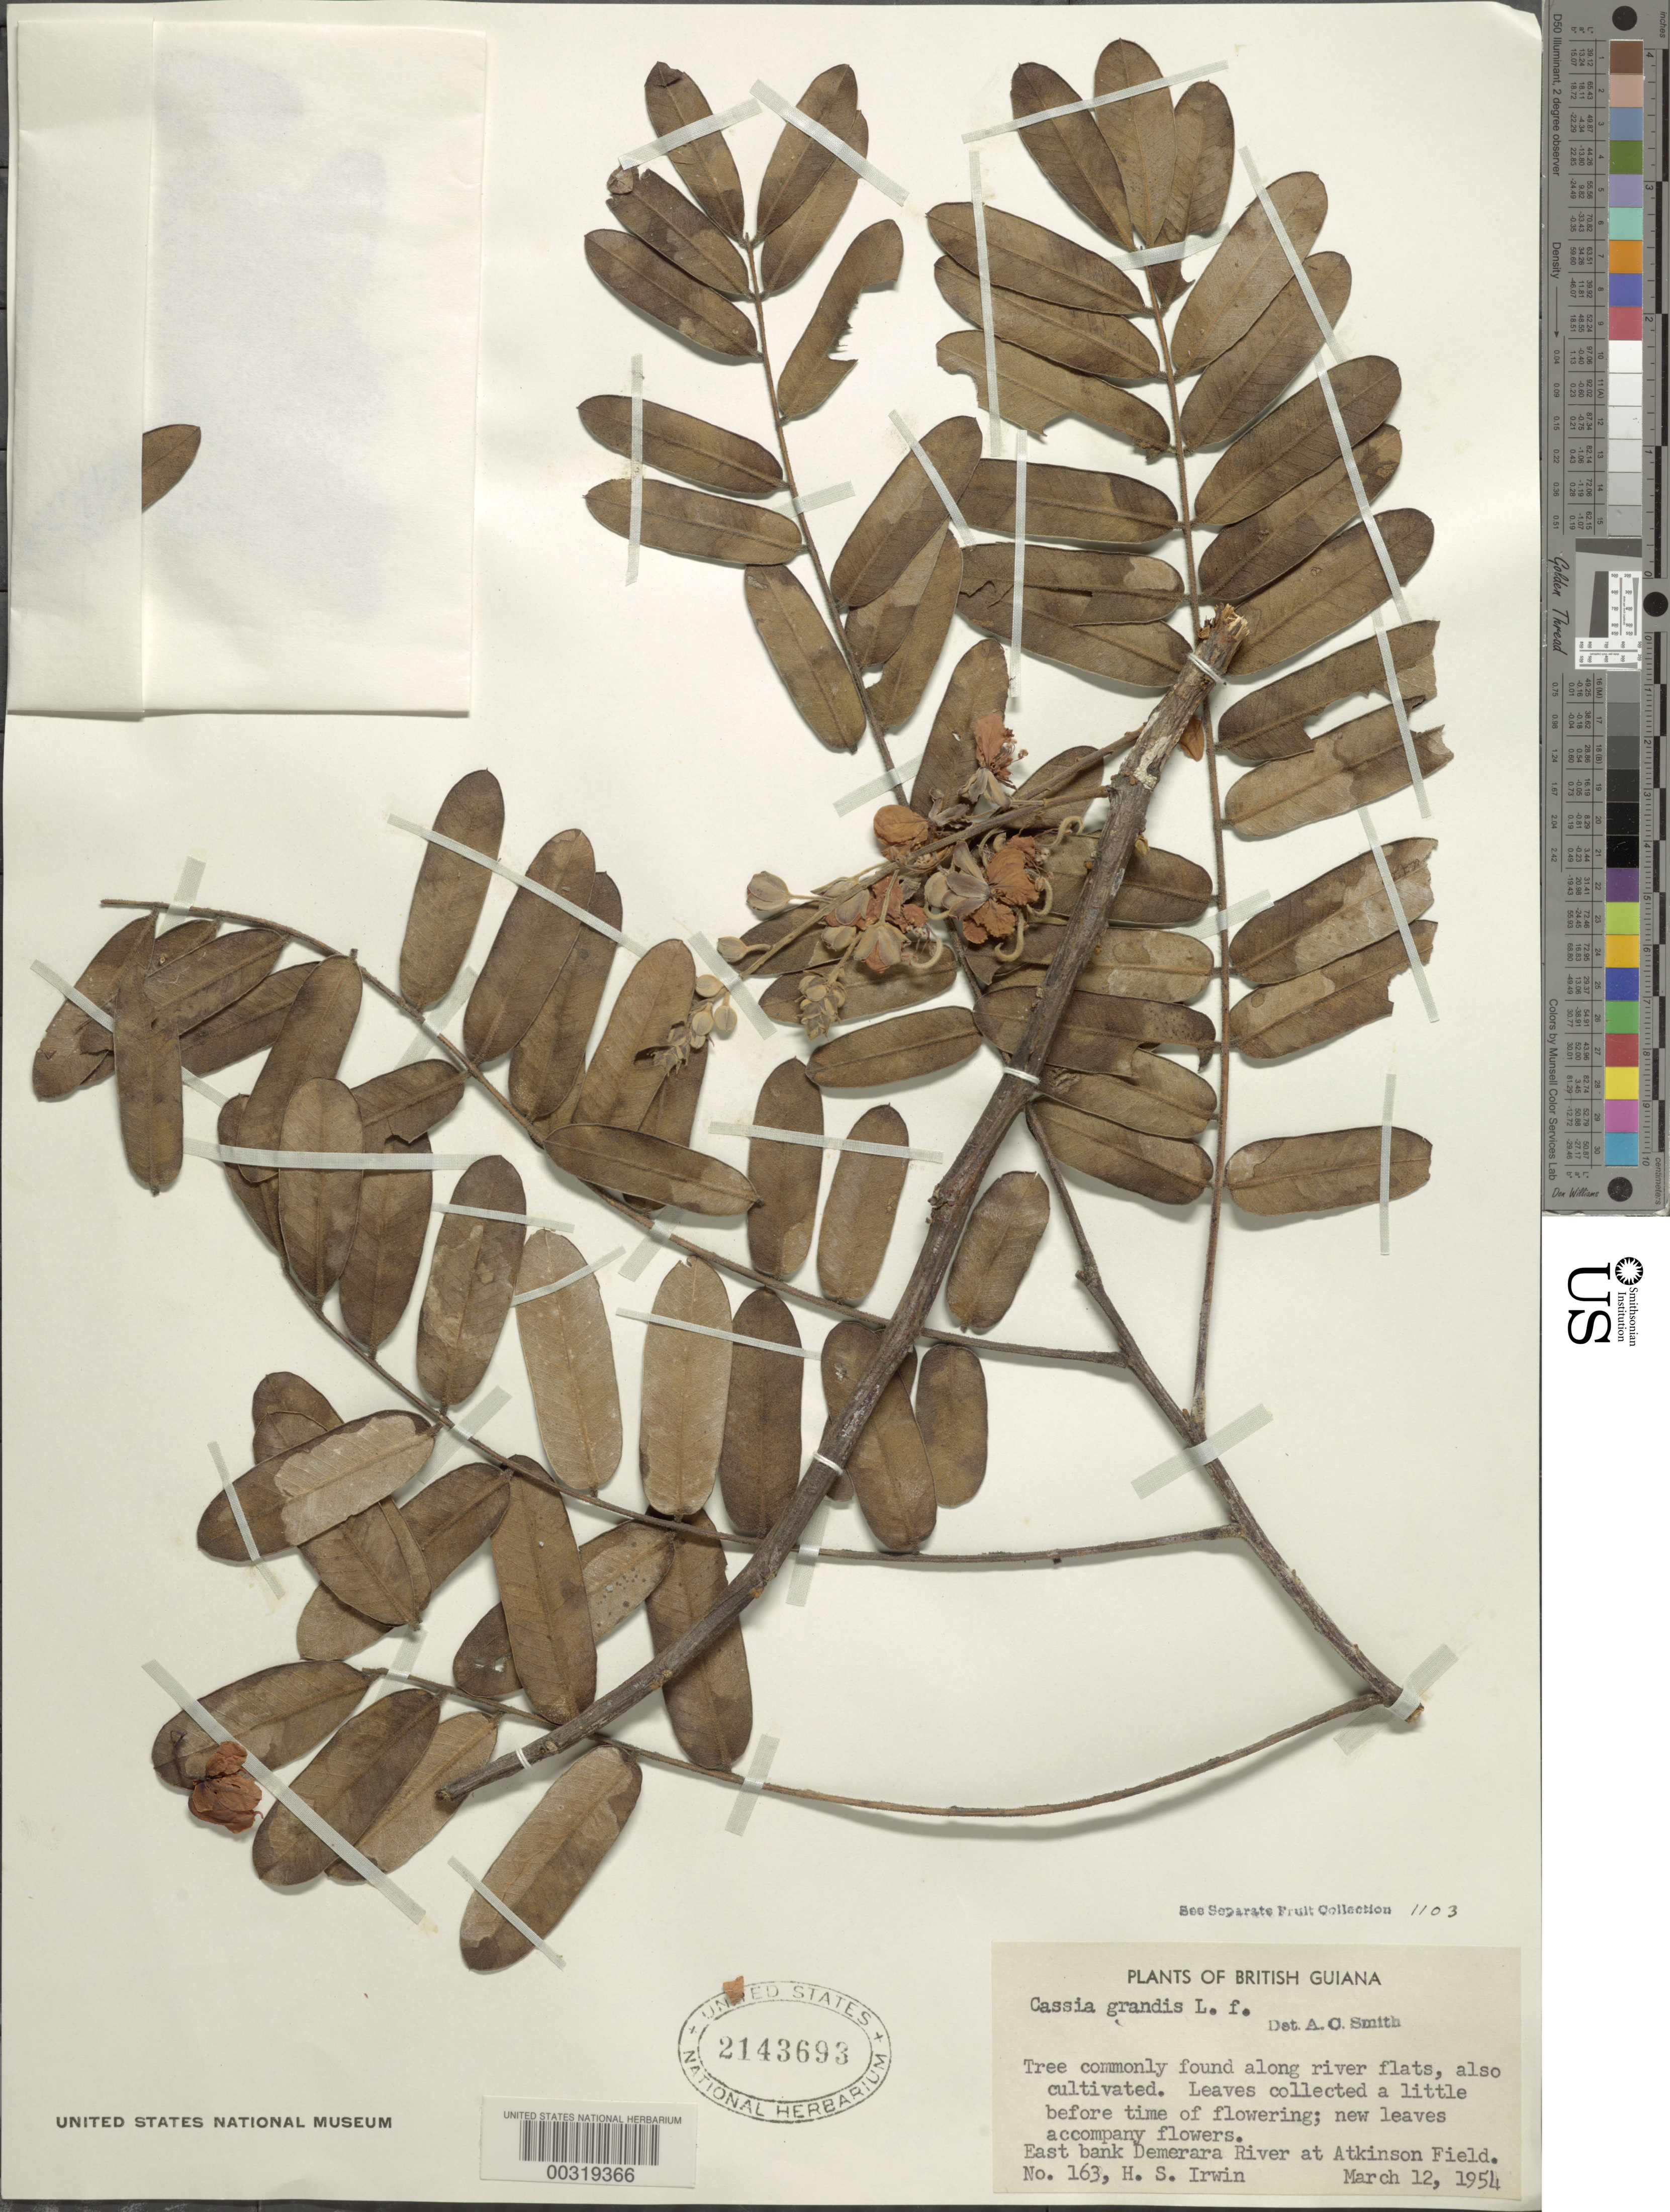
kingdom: Plantae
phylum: Tracheophyta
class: Magnoliopsida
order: Fabales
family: Fabaceae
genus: Cassia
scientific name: Cassia grandis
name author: L. f.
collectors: H. Irwin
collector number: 163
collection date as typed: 12 Mar 1954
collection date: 1954-03-12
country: Guyana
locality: E bank of demerara river at atkinson field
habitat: River flats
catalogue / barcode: US 2143693